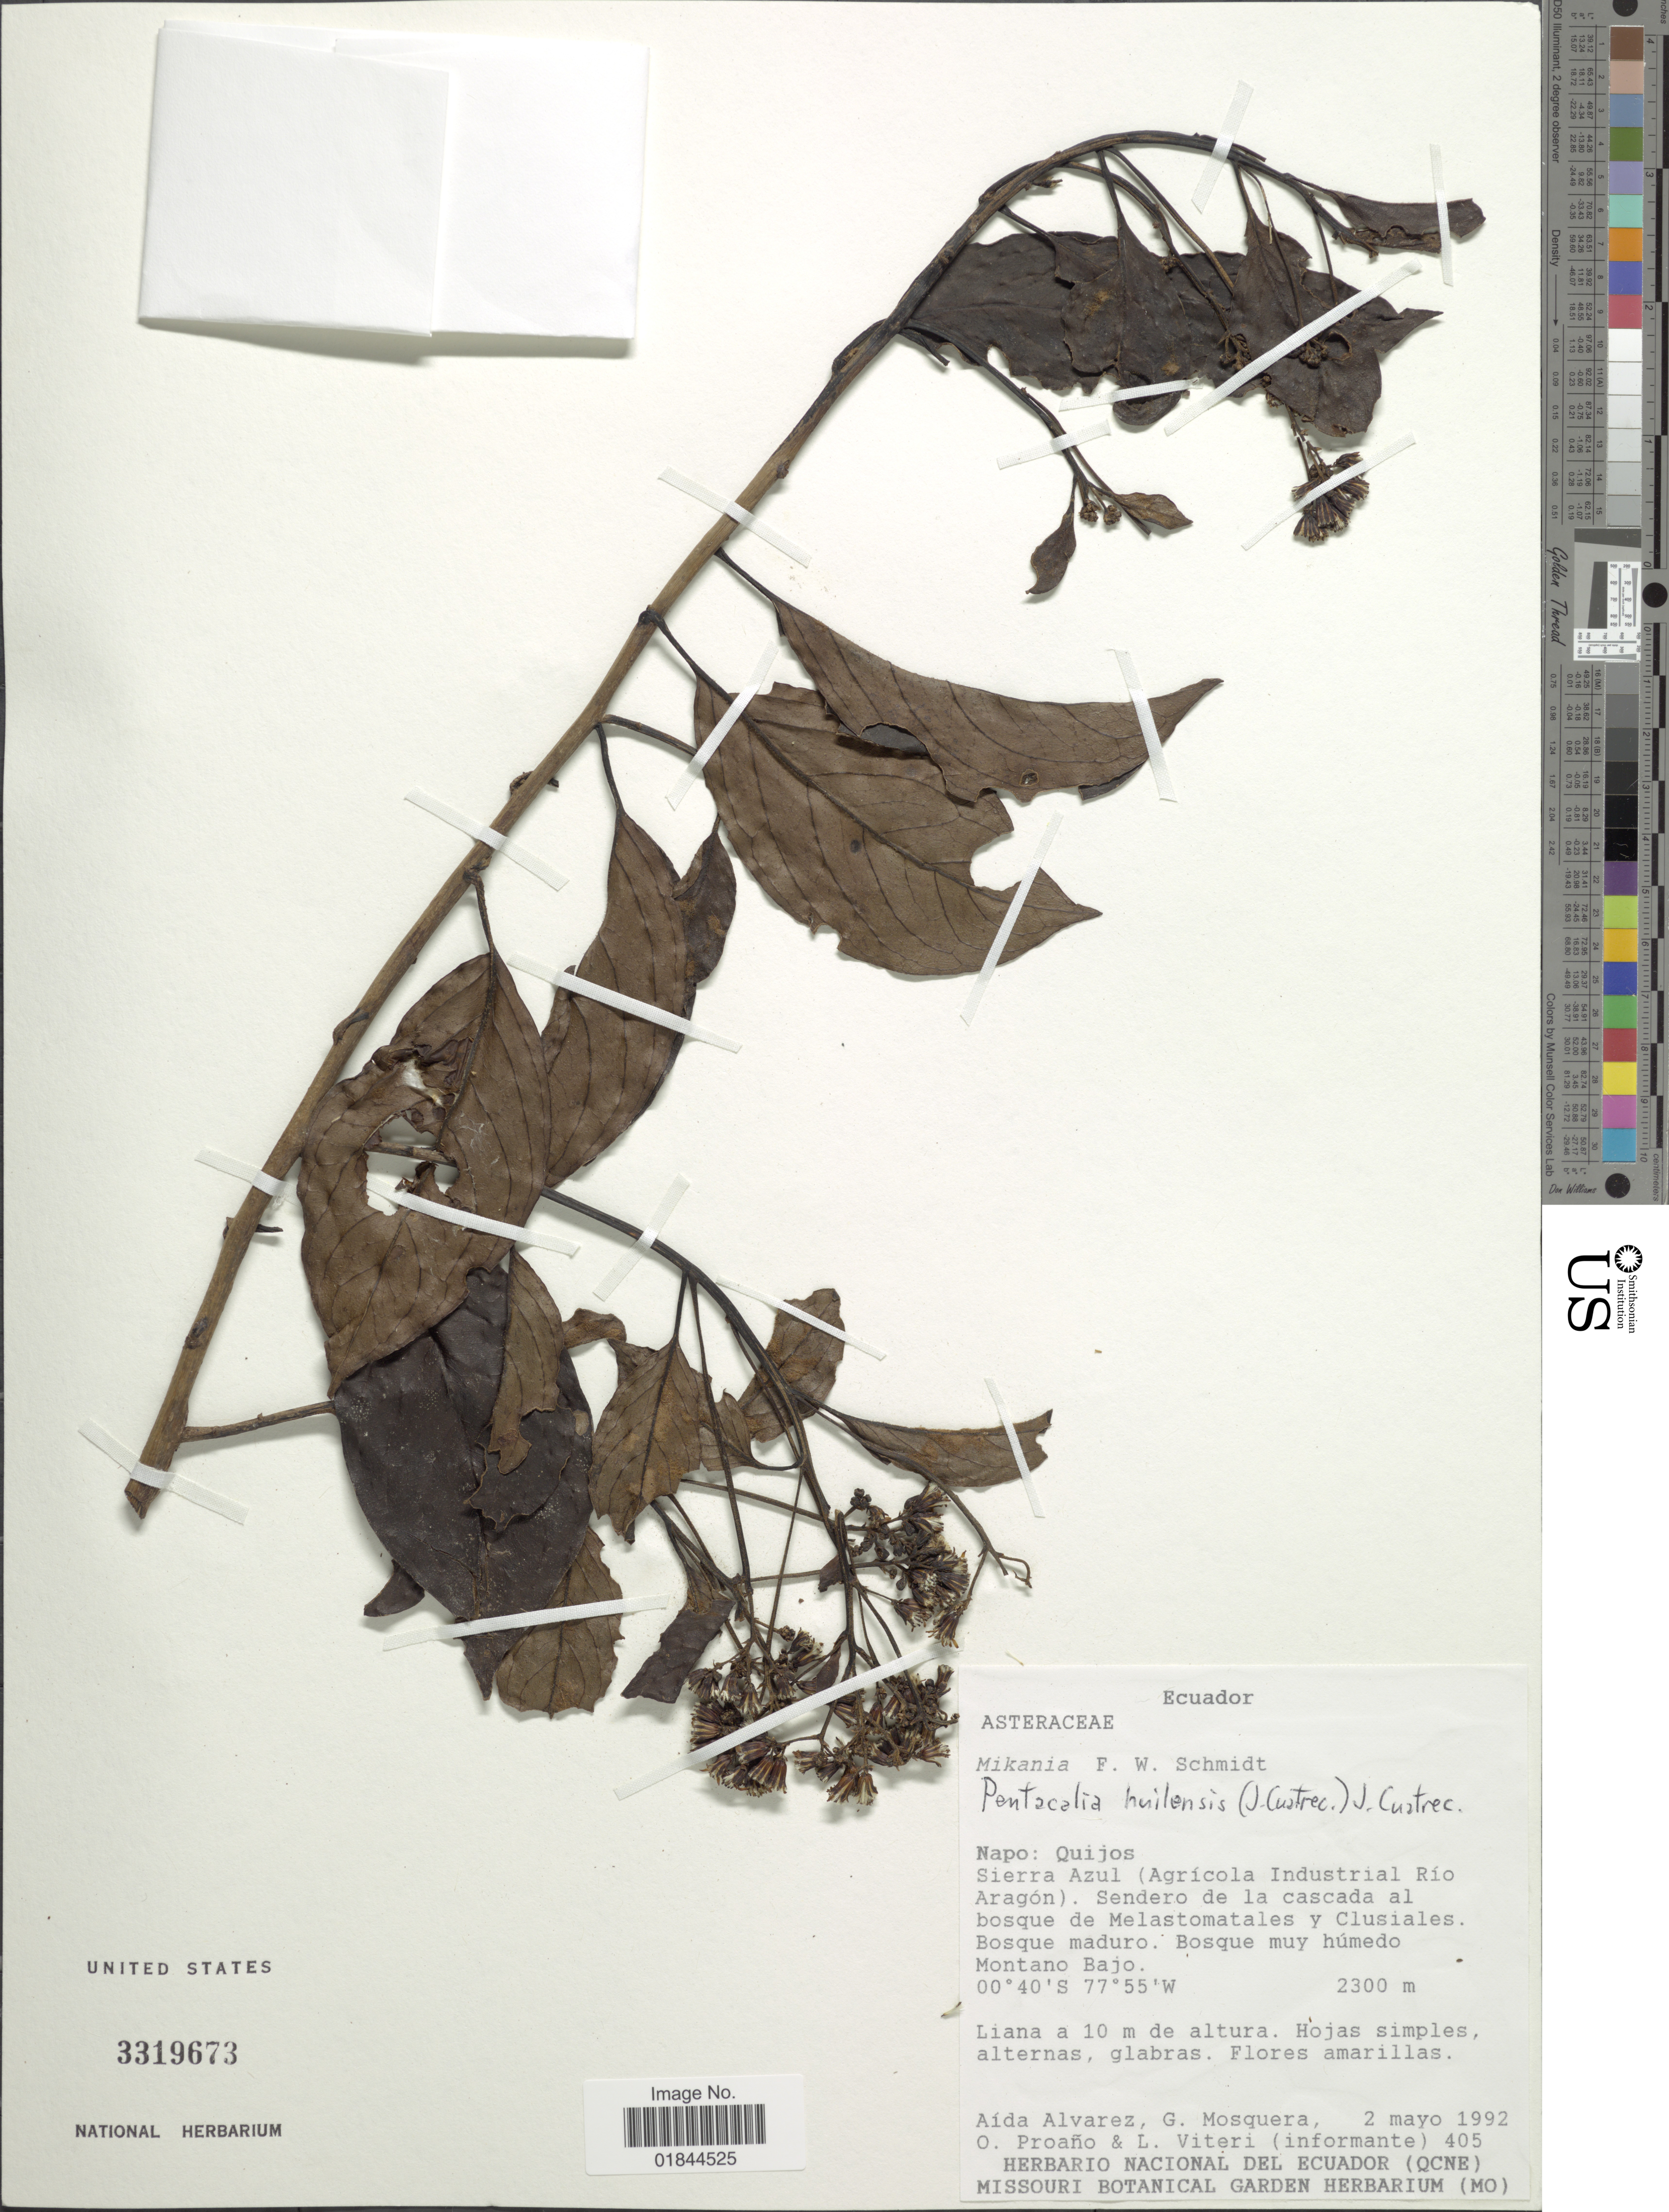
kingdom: Plantae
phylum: Tracheophyta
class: Magnoliopsida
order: Asterales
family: Asteraceae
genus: Pentacalia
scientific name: Pentacalia huilensis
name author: (Cuatrec.) Cuatrec.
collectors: A. Alvarez, G. Mosquera, O. Proaño & L. Viteri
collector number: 405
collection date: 1992-05-02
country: Ecuador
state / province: Napo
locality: Quijos, Sierra Azul (Agricola Industrial Rio Aragon)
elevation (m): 2300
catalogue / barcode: US 3319673